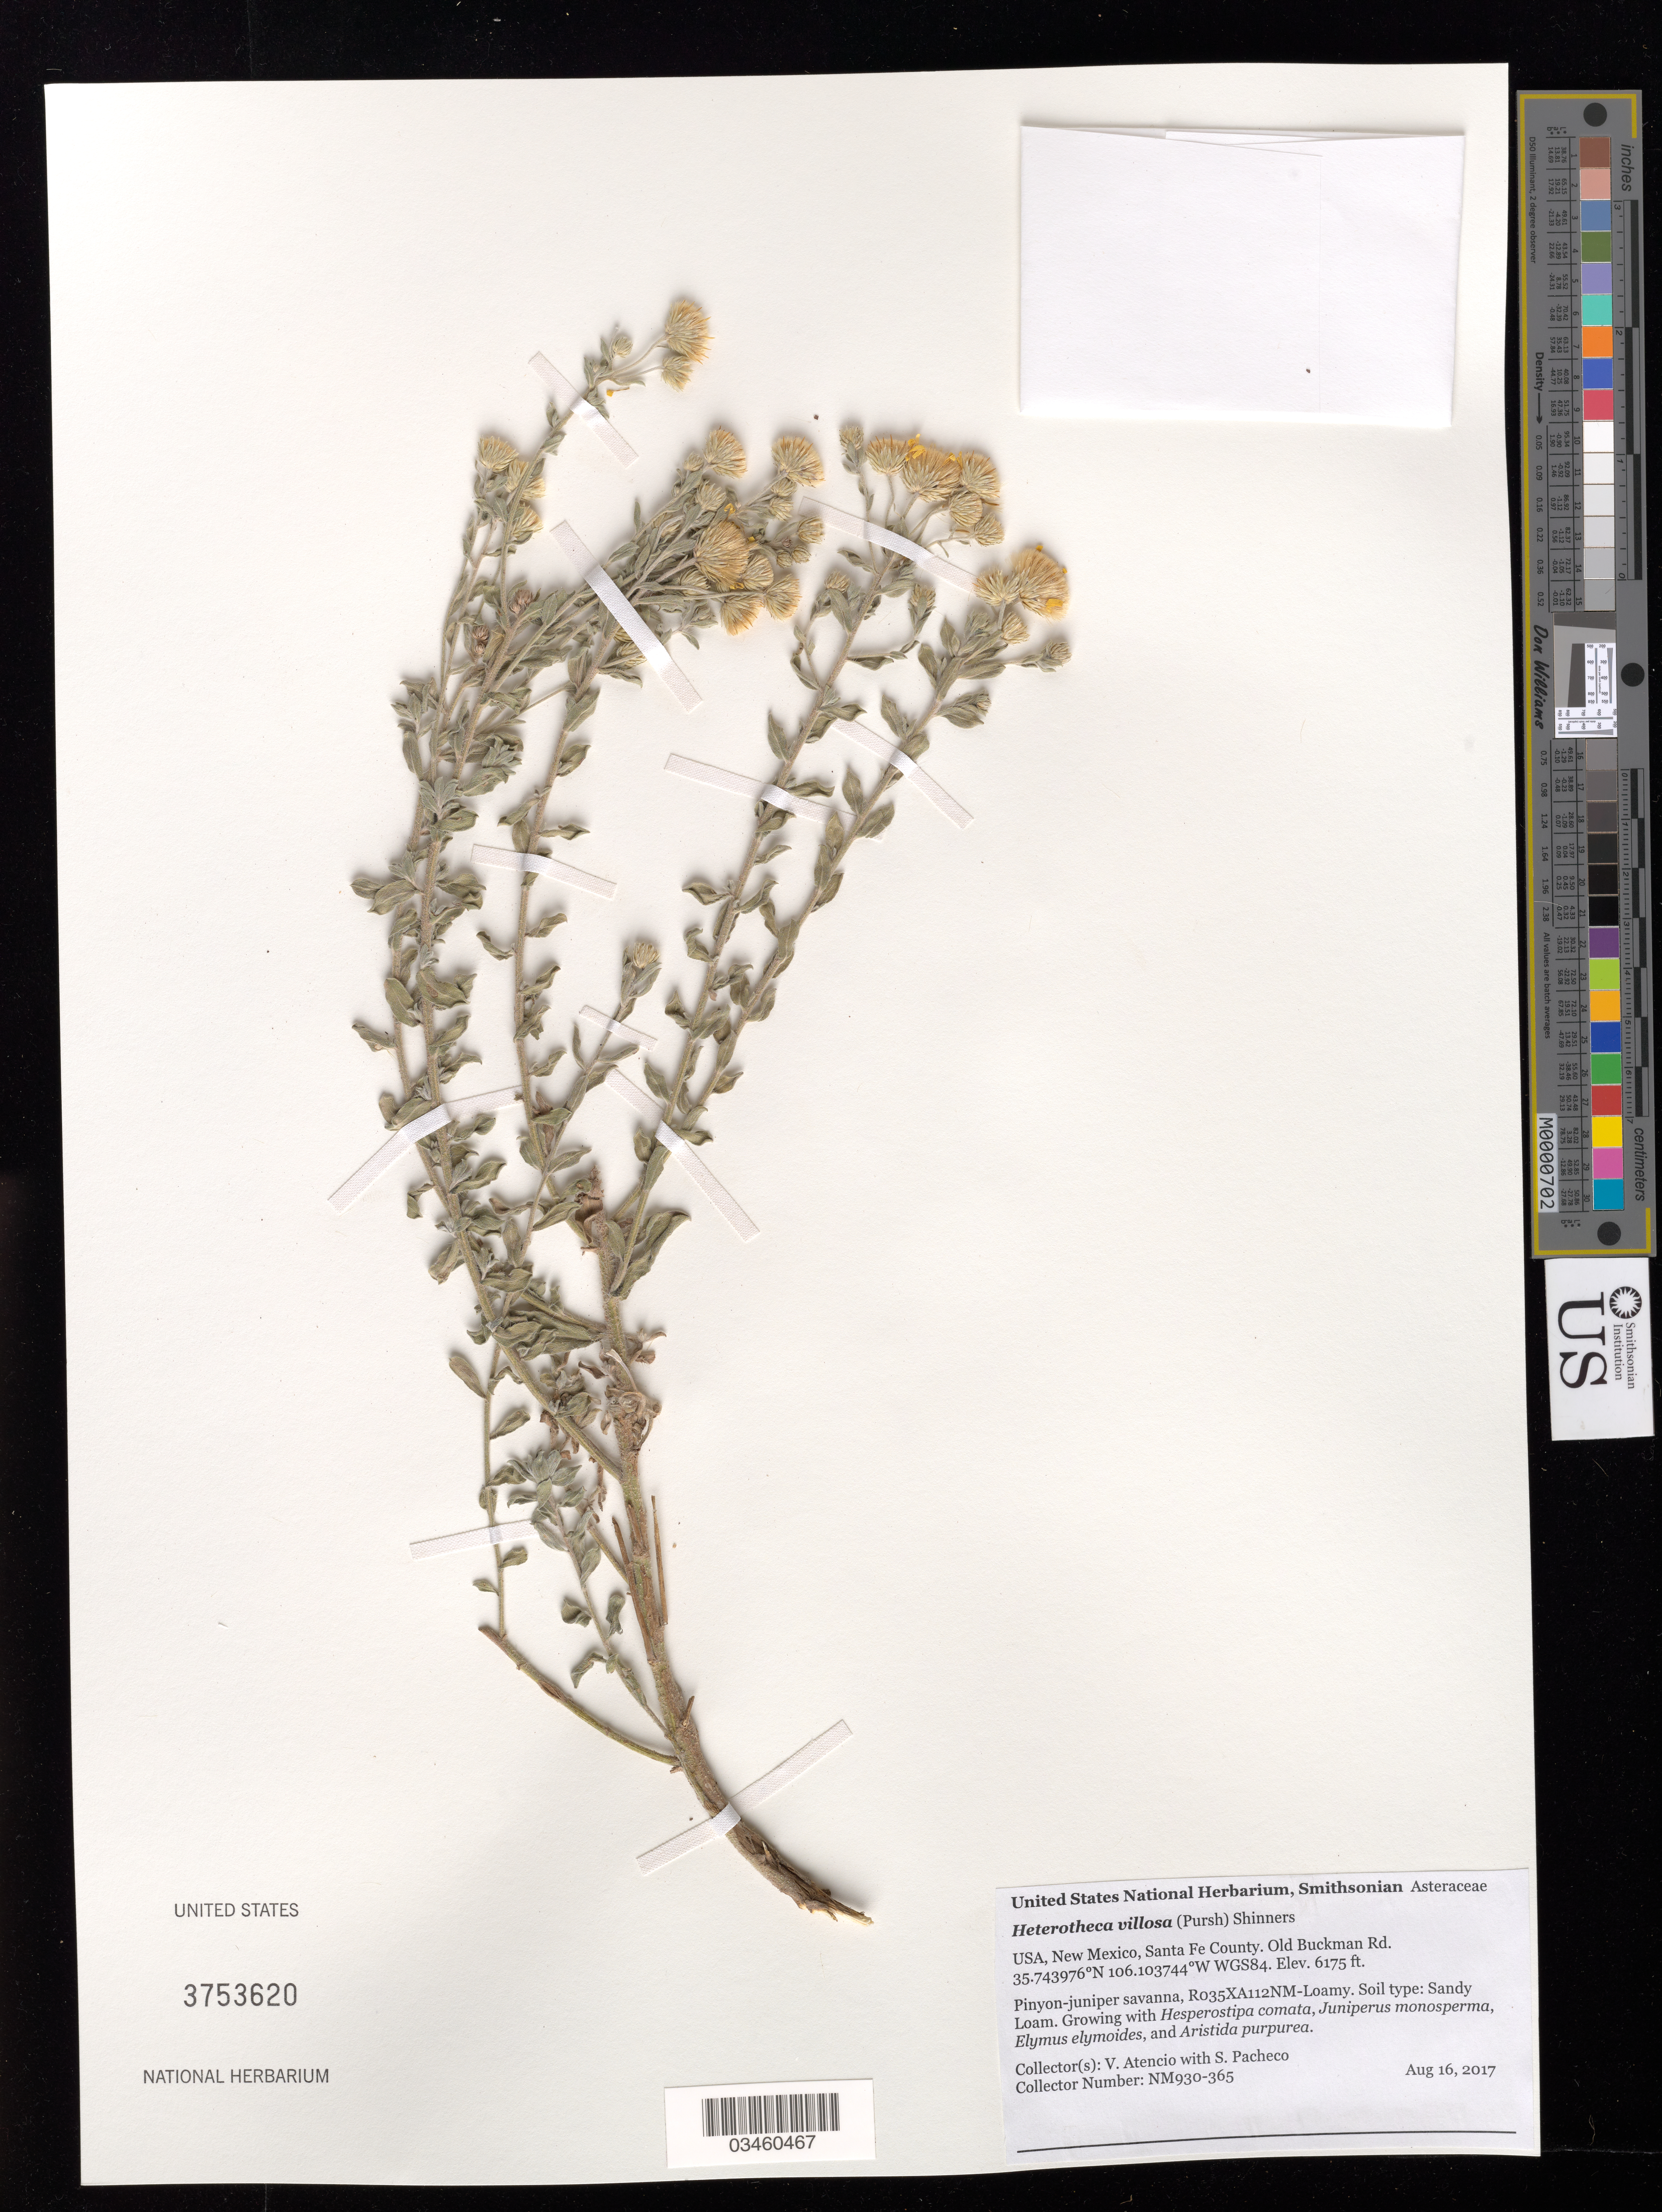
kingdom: Plantae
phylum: Tracheophyta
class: Magnoliopsida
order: Asterales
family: Asteraceae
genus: Heterotheca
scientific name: Heterotheca villosa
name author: (Pursh) Shinners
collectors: V. Atencio & S. Pacheco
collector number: NM930-365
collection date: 2017-08-16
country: United States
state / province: New Mexico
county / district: Santa Fe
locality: BLM, Old Buckman Rd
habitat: R035XA112NM-Loamy. Sandy Loam. Pinyon- juniper.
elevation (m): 1882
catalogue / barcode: US 3753620